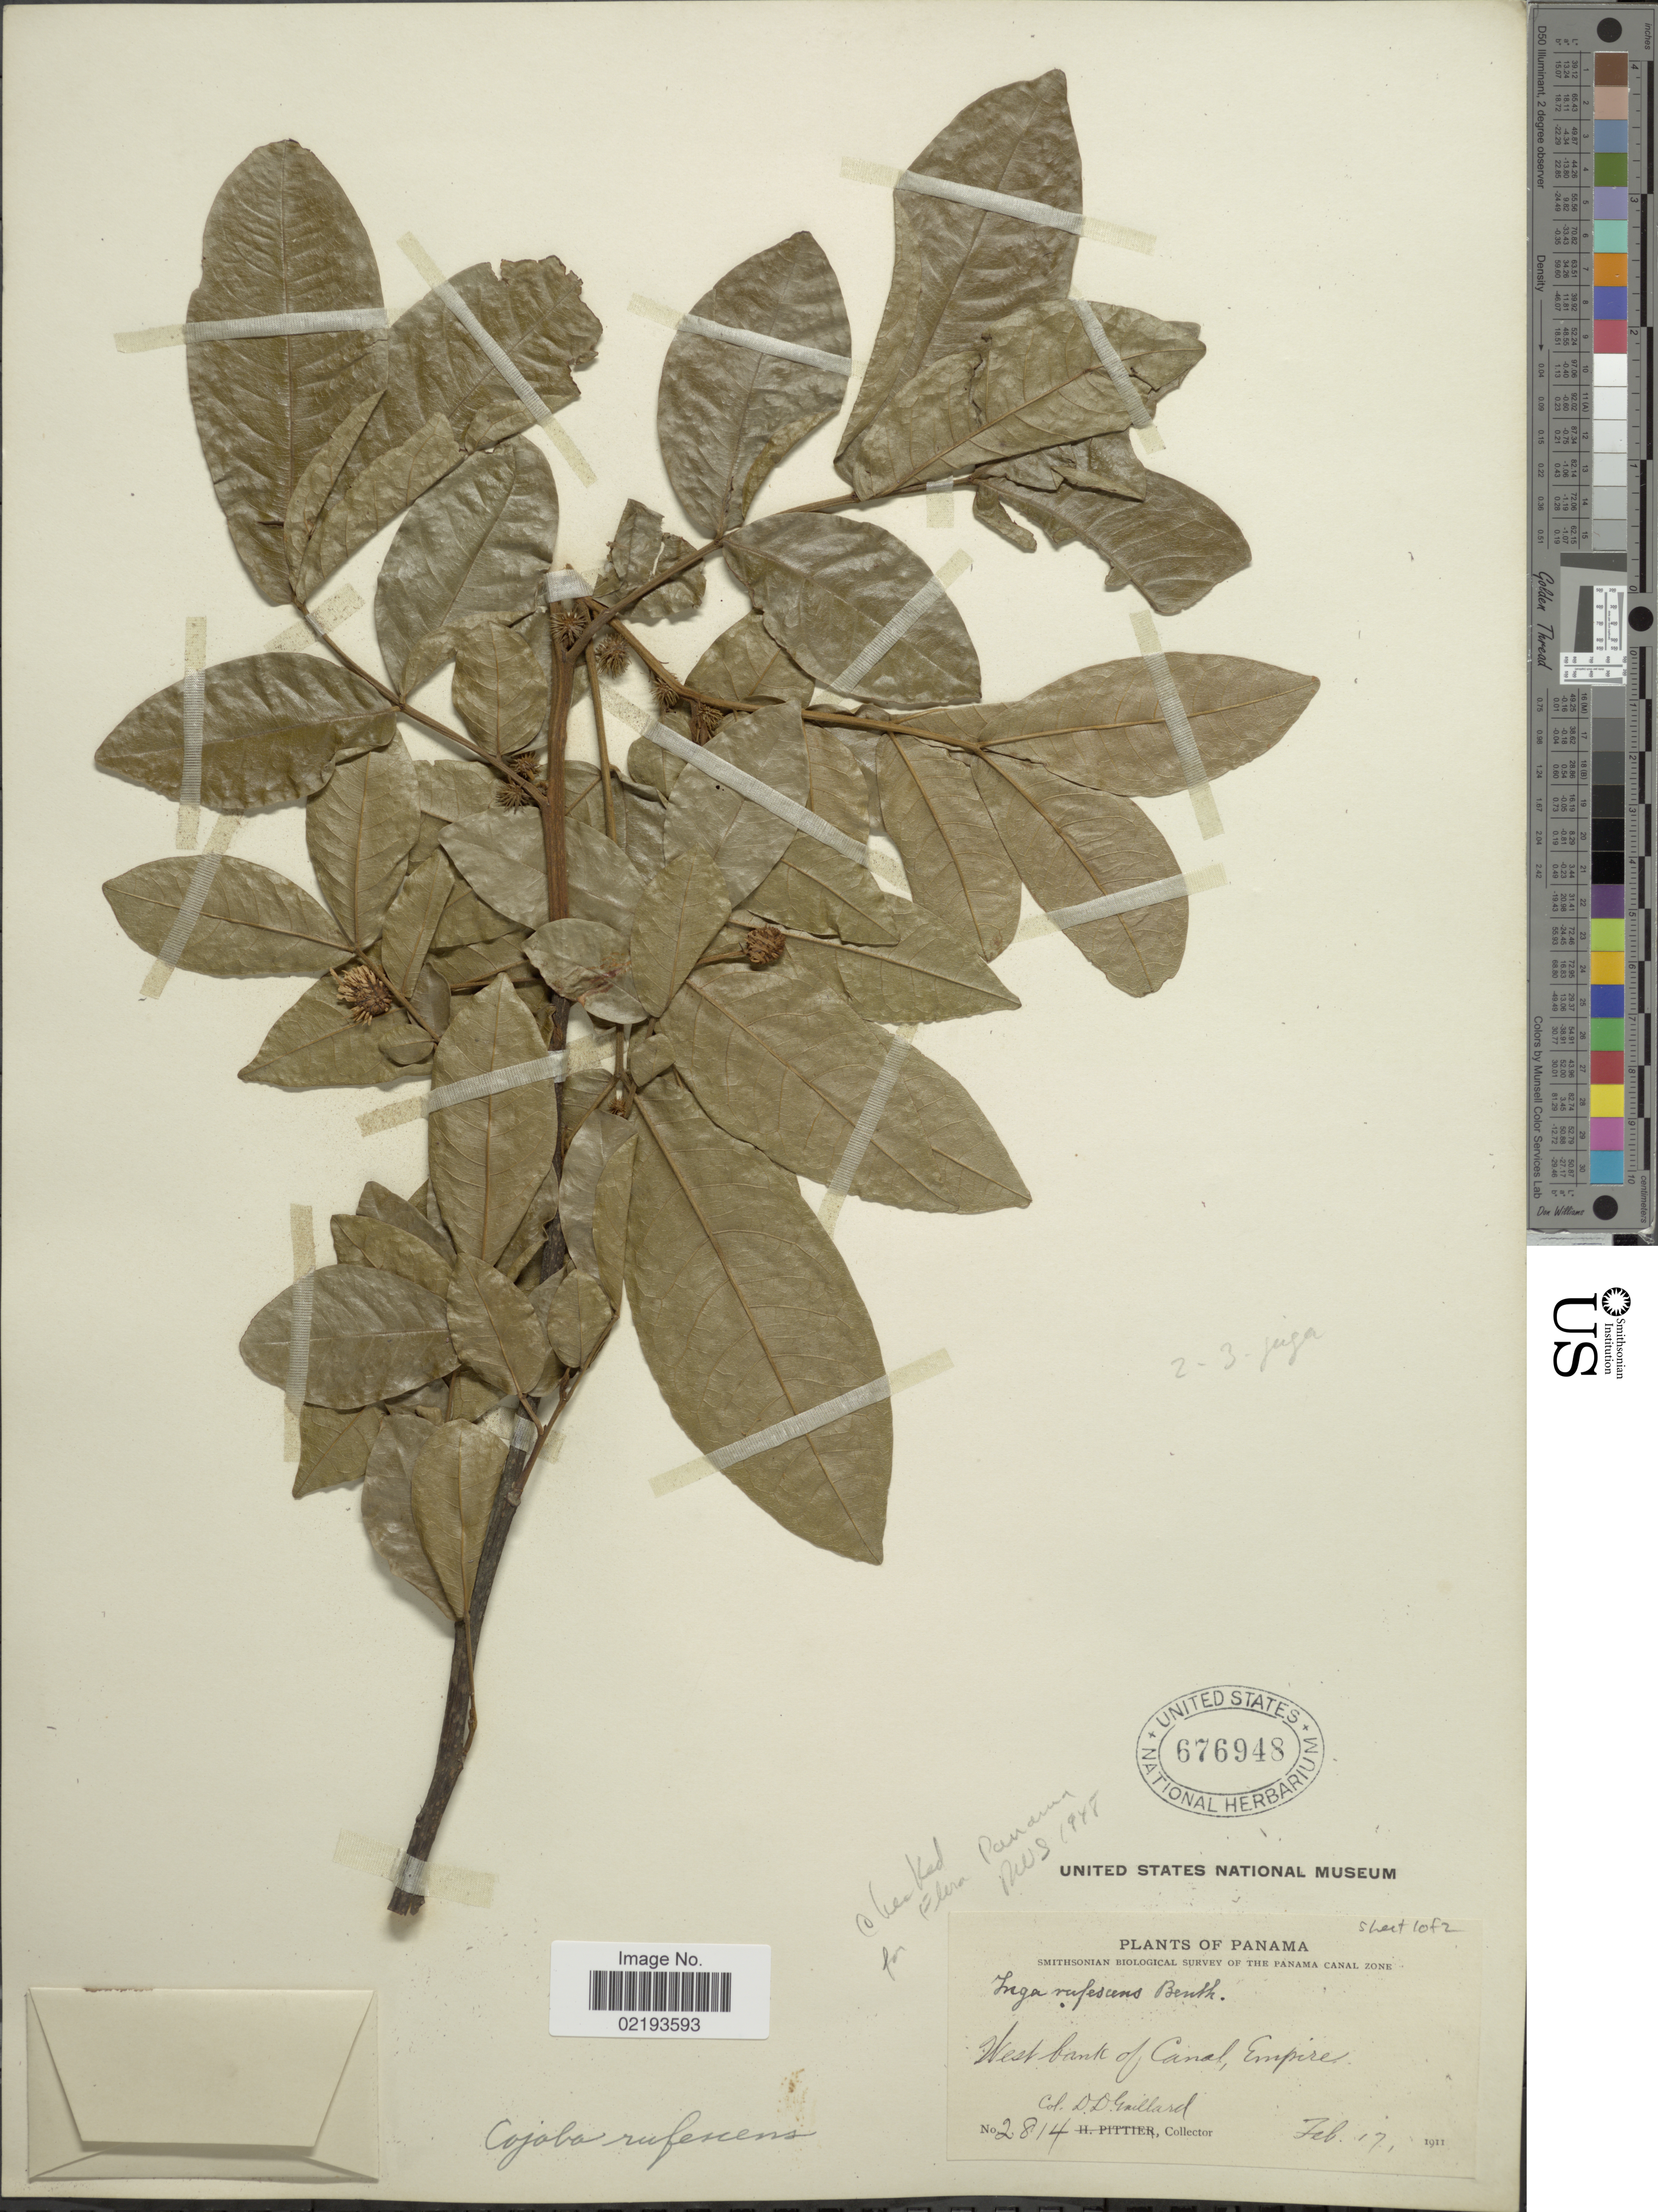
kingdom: Plantae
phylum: Tracheophyta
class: Magnoliopsida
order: Fabales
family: Fabaceae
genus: Cojoba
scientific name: Cojoba rufescens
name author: (Benth.) Britton & Rose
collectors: D. Gaillard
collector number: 2814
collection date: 1911-02-17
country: Panama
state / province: Colón / Panamá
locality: West bank of Canal, Empire. Panama Canal Zone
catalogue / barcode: US 676948